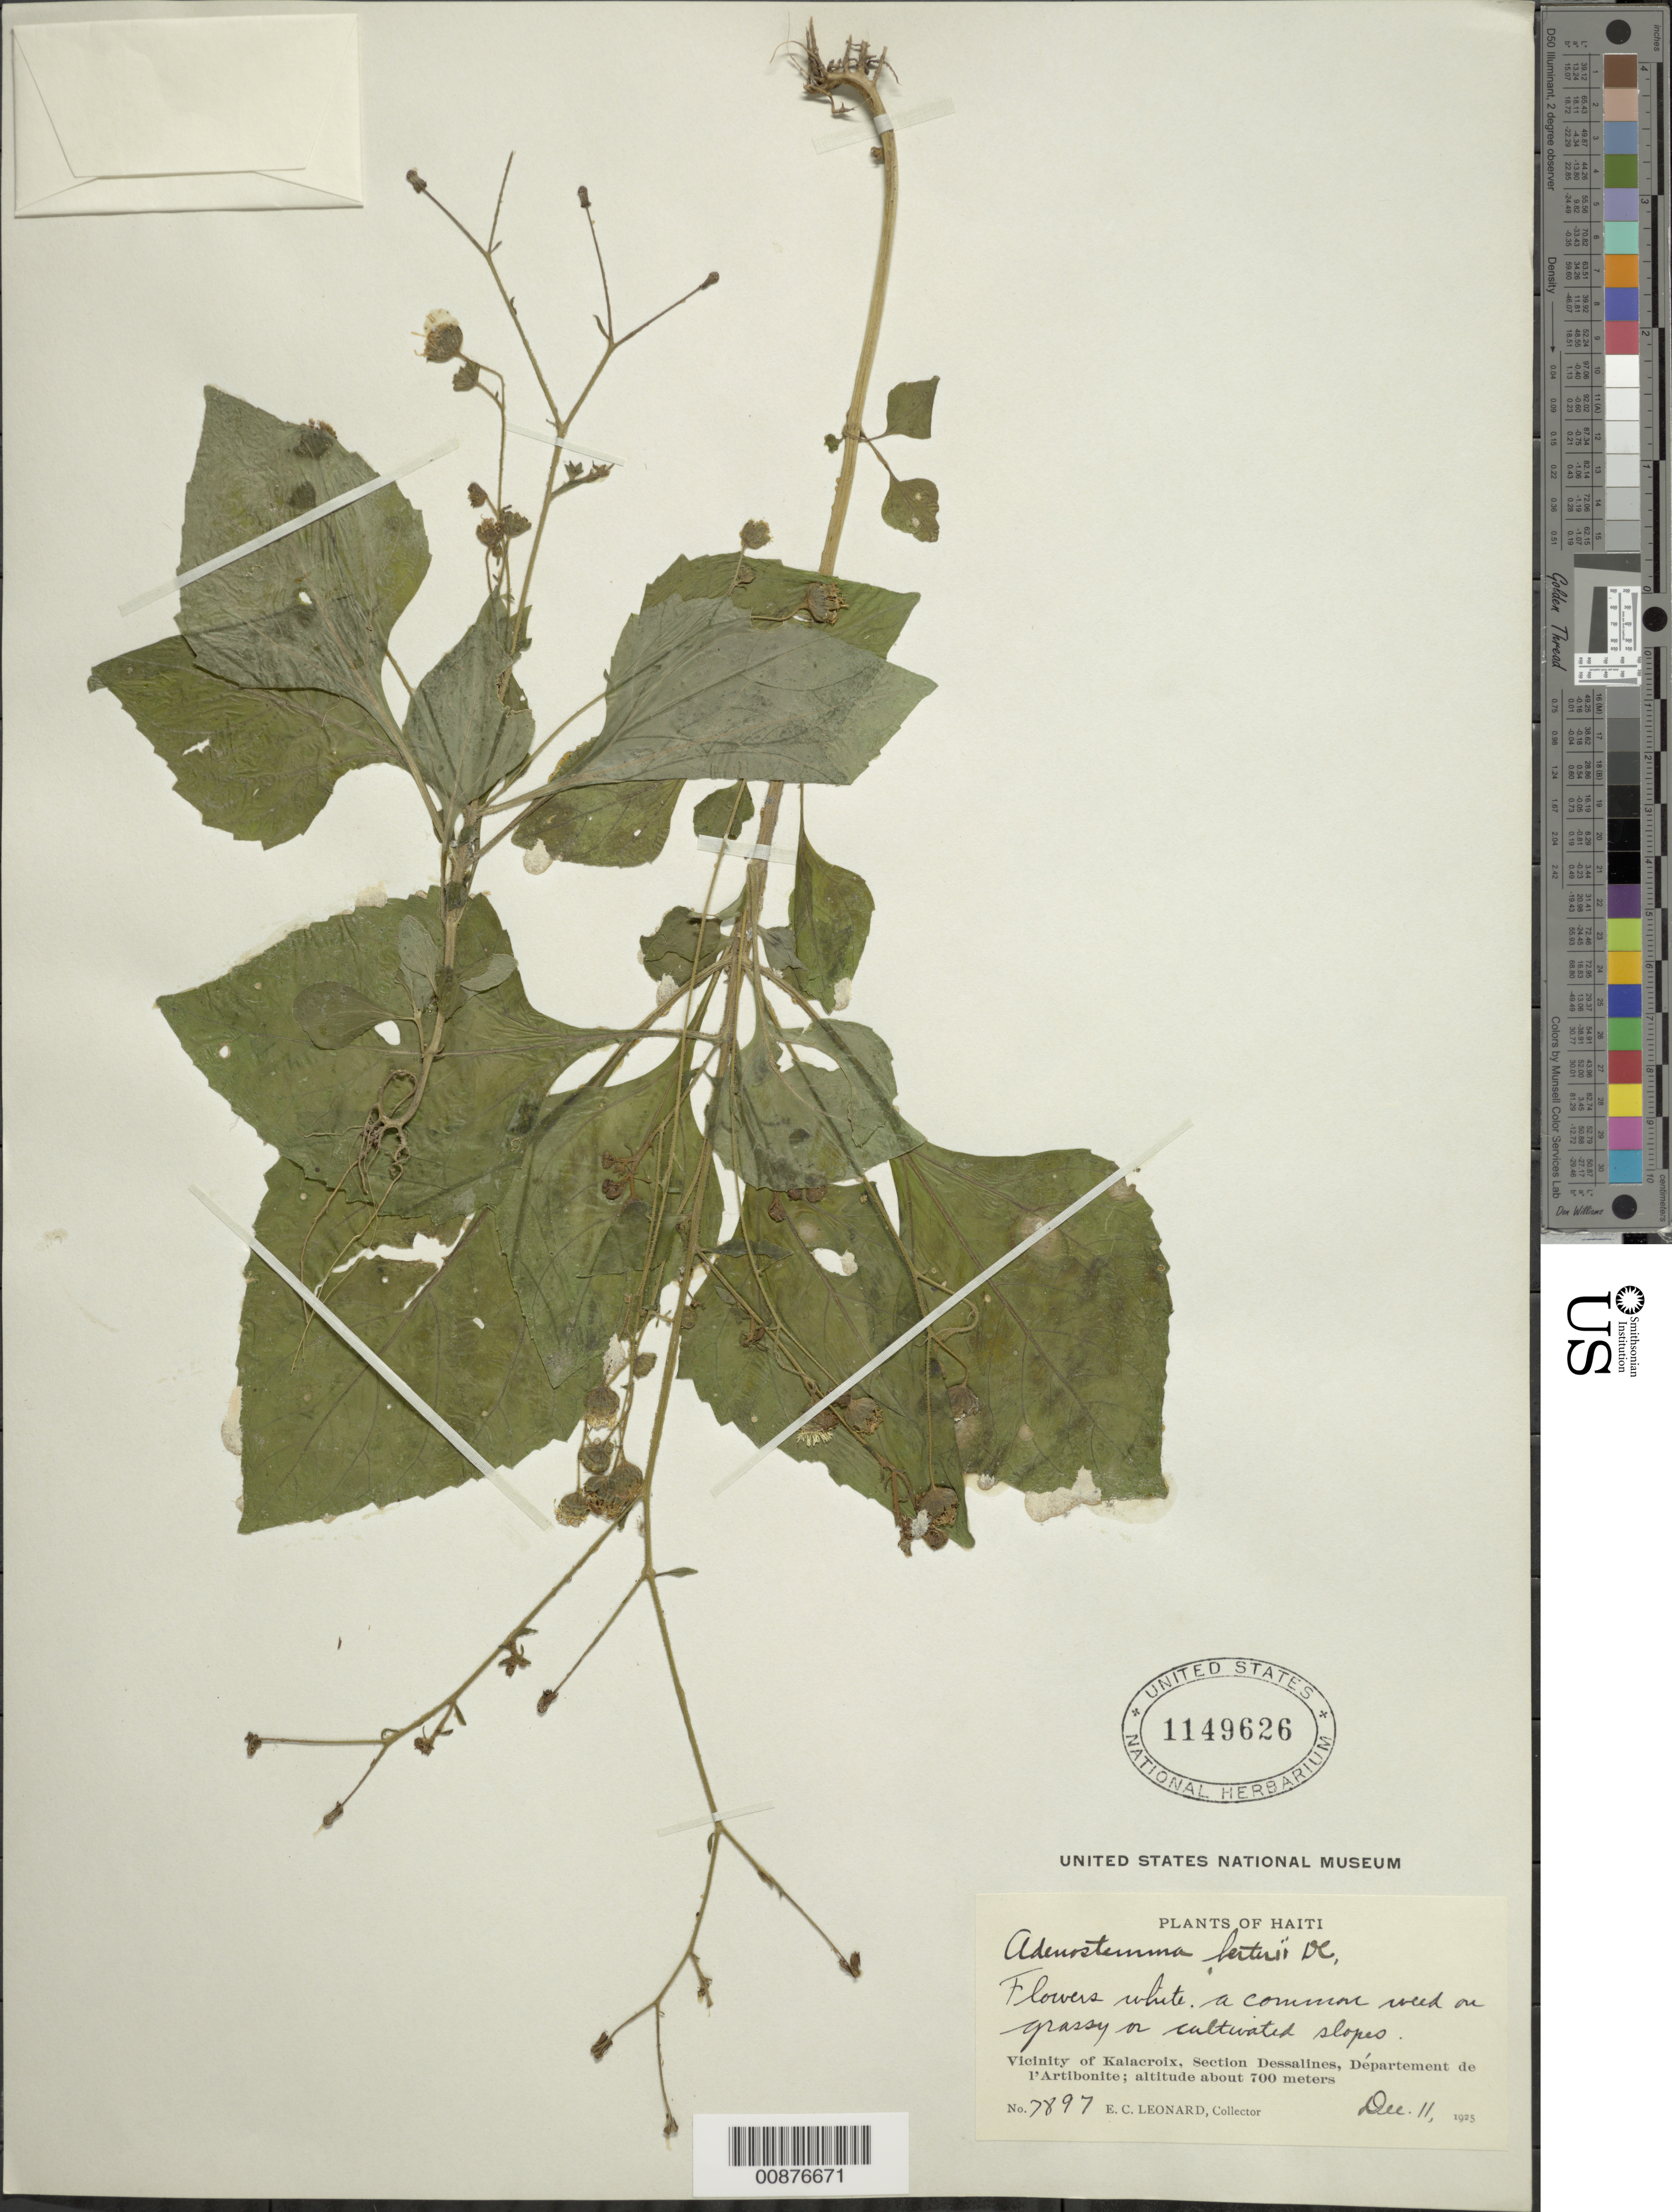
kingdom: Plantae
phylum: Tracheophyta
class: Magnoliopsida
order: Asterales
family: Asteraceae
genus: Adenostemma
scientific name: Adenostemma berteroi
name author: DC.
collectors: E. C. Leonard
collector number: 7897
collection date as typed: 11 Dec 1925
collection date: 1925-12-11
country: Haiti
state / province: Artibonite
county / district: Section Dessalines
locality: Vicinity of Kalacroix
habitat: Grassy and cultivated slopes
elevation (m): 700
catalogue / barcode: US 1149626